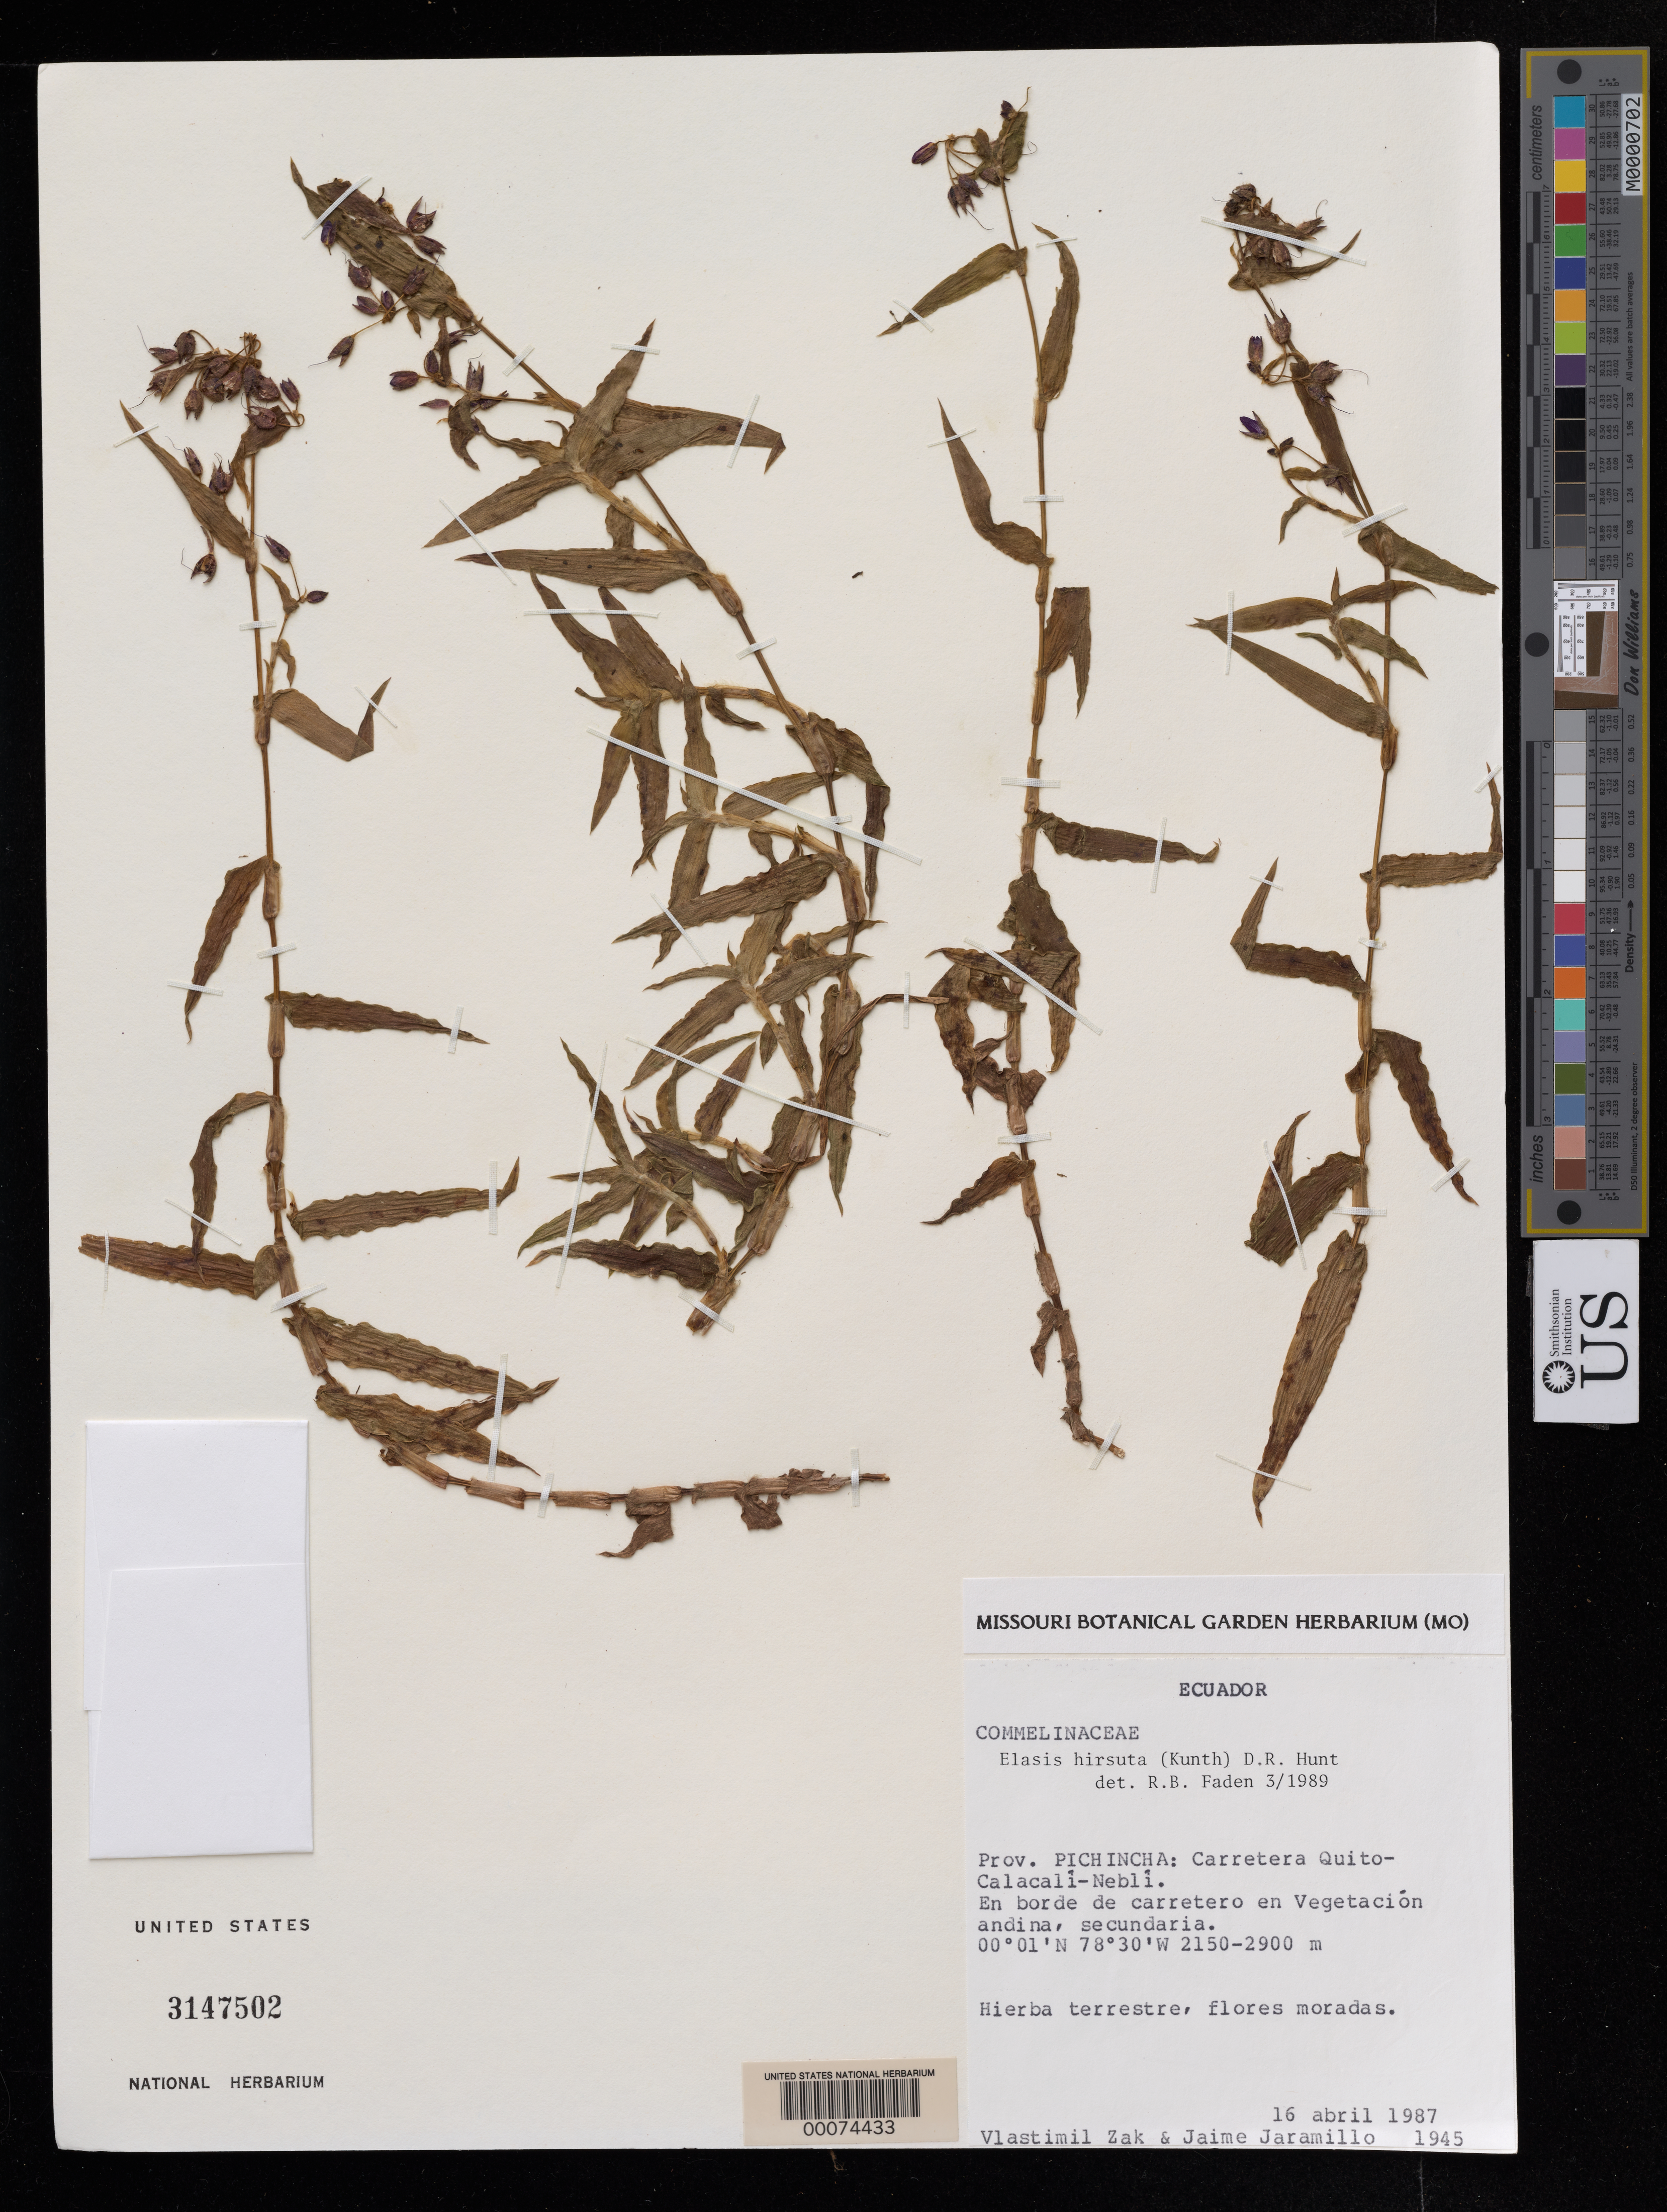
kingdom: Plantae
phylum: Tracheophyta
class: Liliopsida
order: Commelinales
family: Commelinaceae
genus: Elasis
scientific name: Elasis hirsuta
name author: (Kunth) D.R. Hunt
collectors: V. Zak & J. L. Jaramillo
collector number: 1945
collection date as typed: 16 Apr 1987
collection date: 1987-04-16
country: Ecuador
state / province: Pichincha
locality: Quito-calaCali-nebli highway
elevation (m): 2150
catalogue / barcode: US 314502